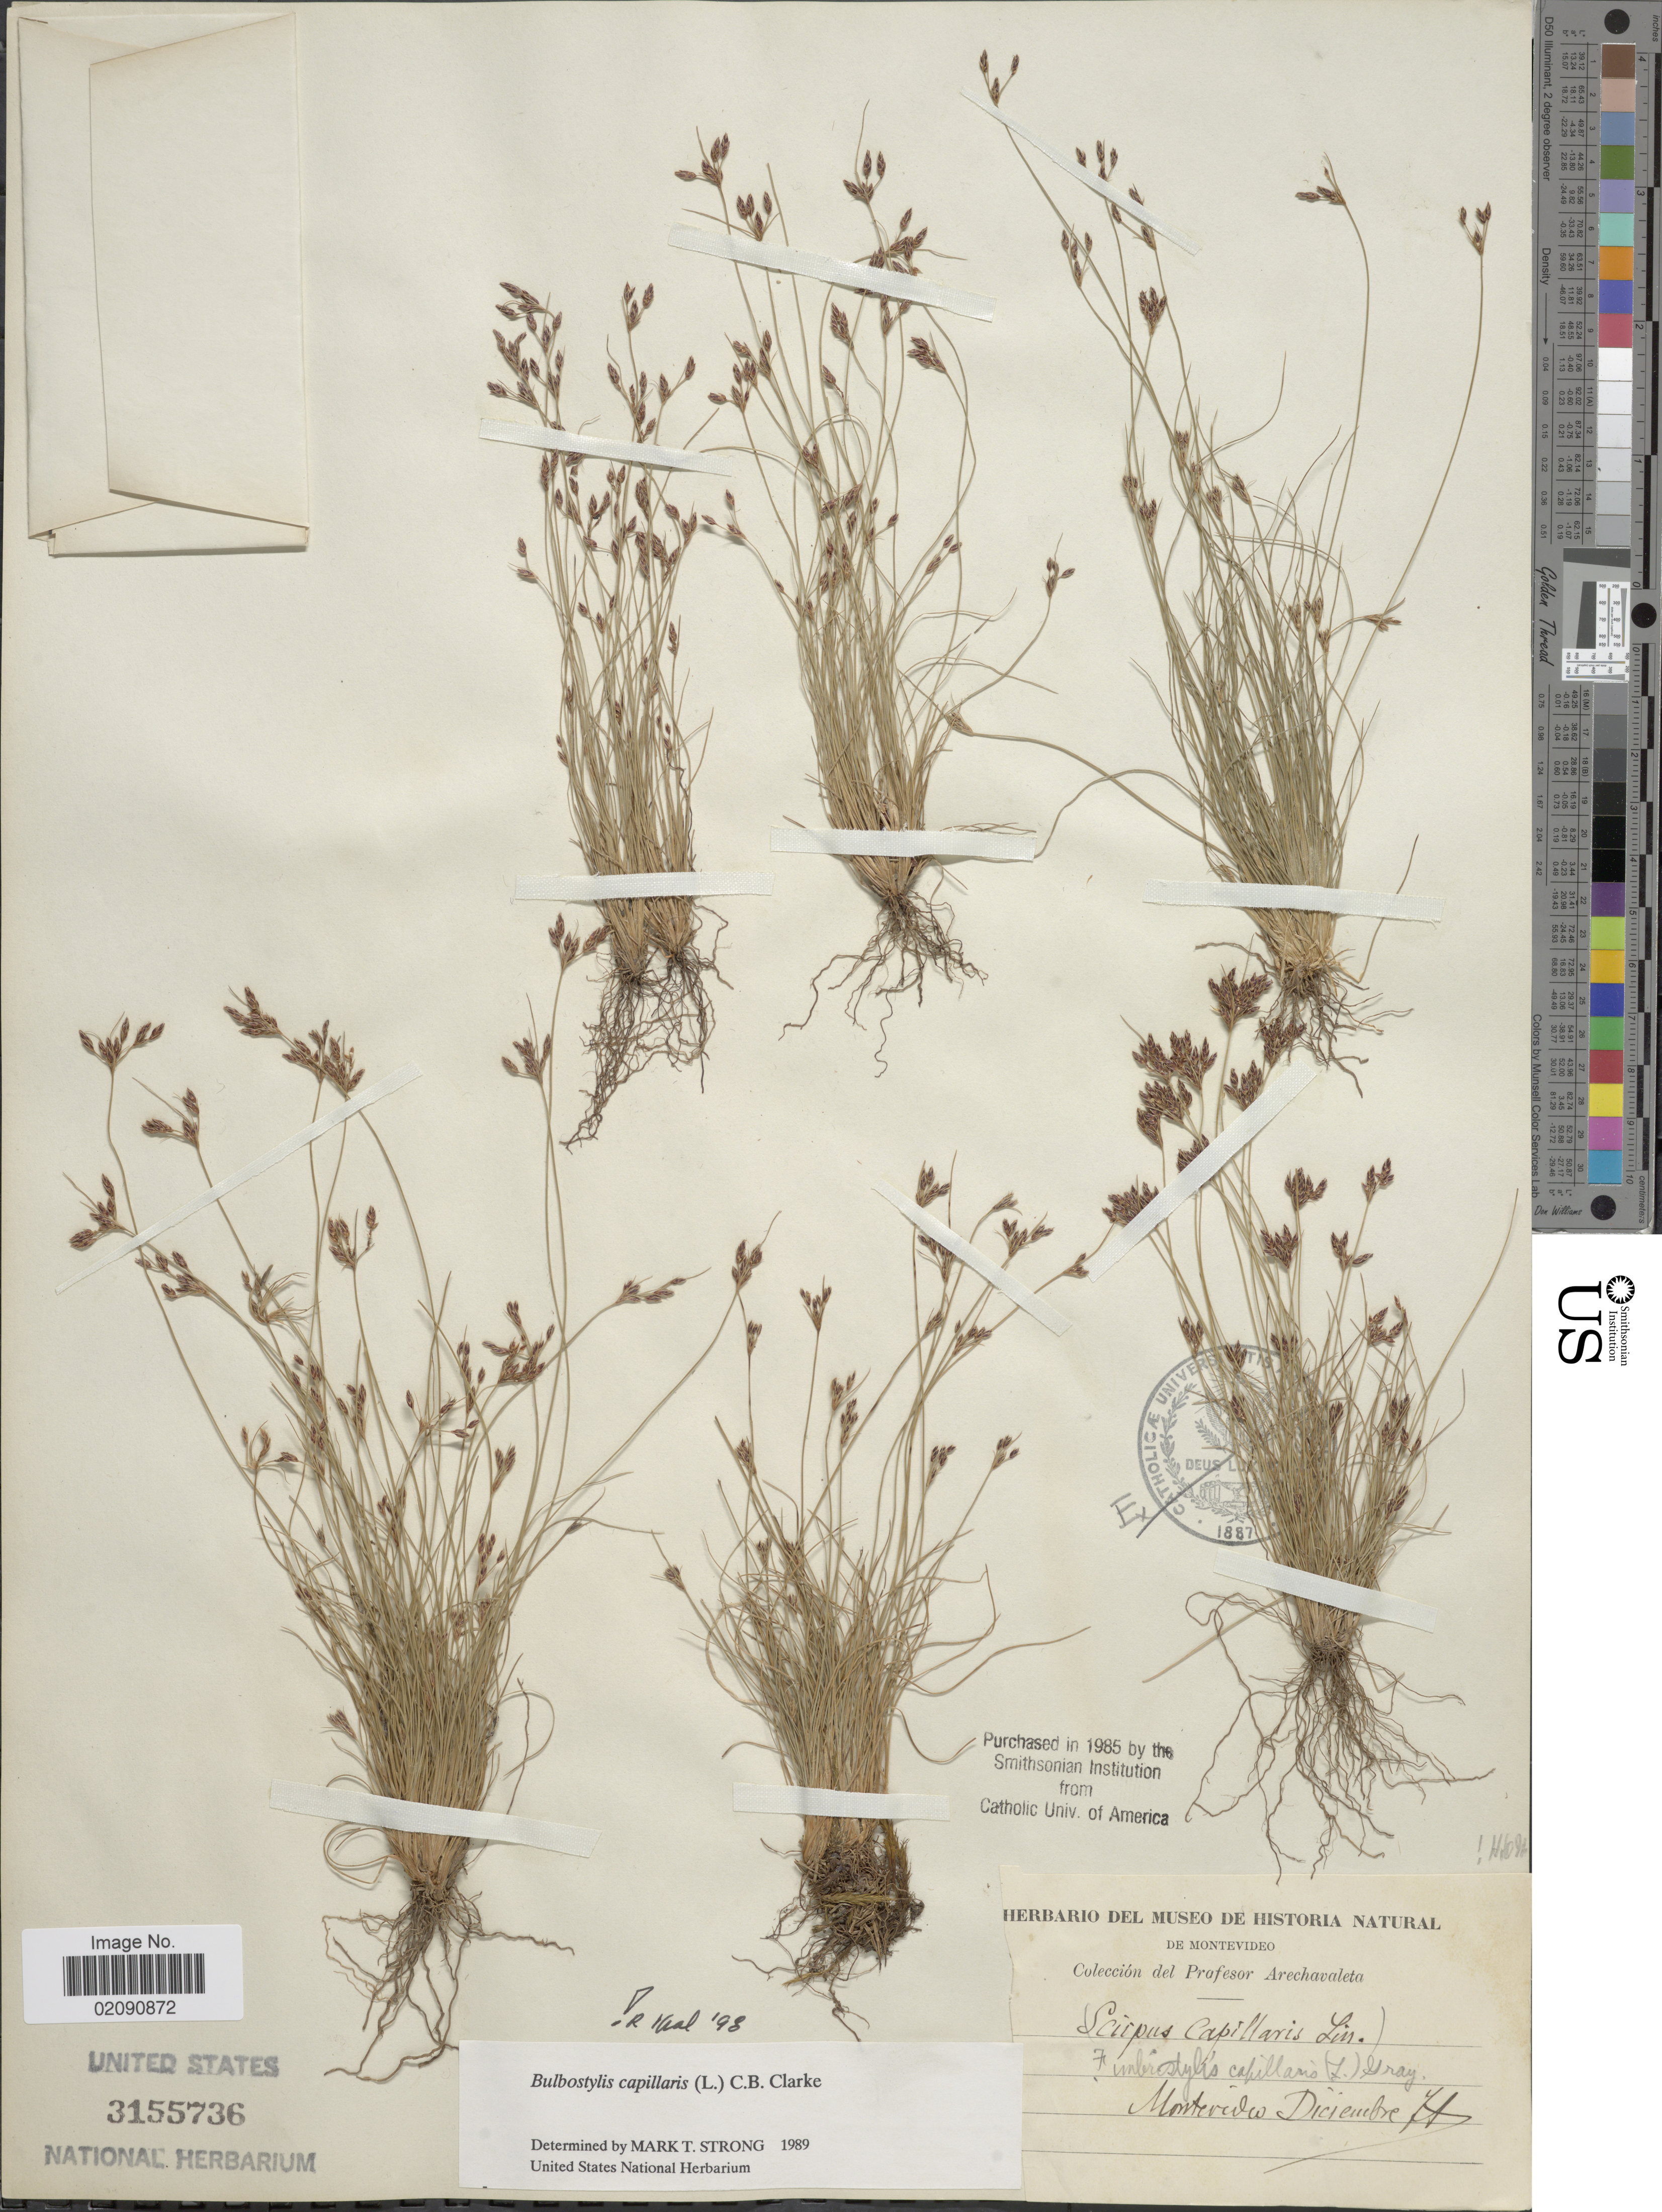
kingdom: Plantae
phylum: Tracheophyta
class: Liliopsida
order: Poales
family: Cyperaceae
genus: Bulbostylis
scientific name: Bulbostylis contracta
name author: (Kük. ex Osten) M. G. López & D.A. Simpson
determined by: Maciel-Silva, J. F.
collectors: J. Arechavaleta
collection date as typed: Transcribed d/m/y: /12/71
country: Uruguay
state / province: Montevideo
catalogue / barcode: US 3155736